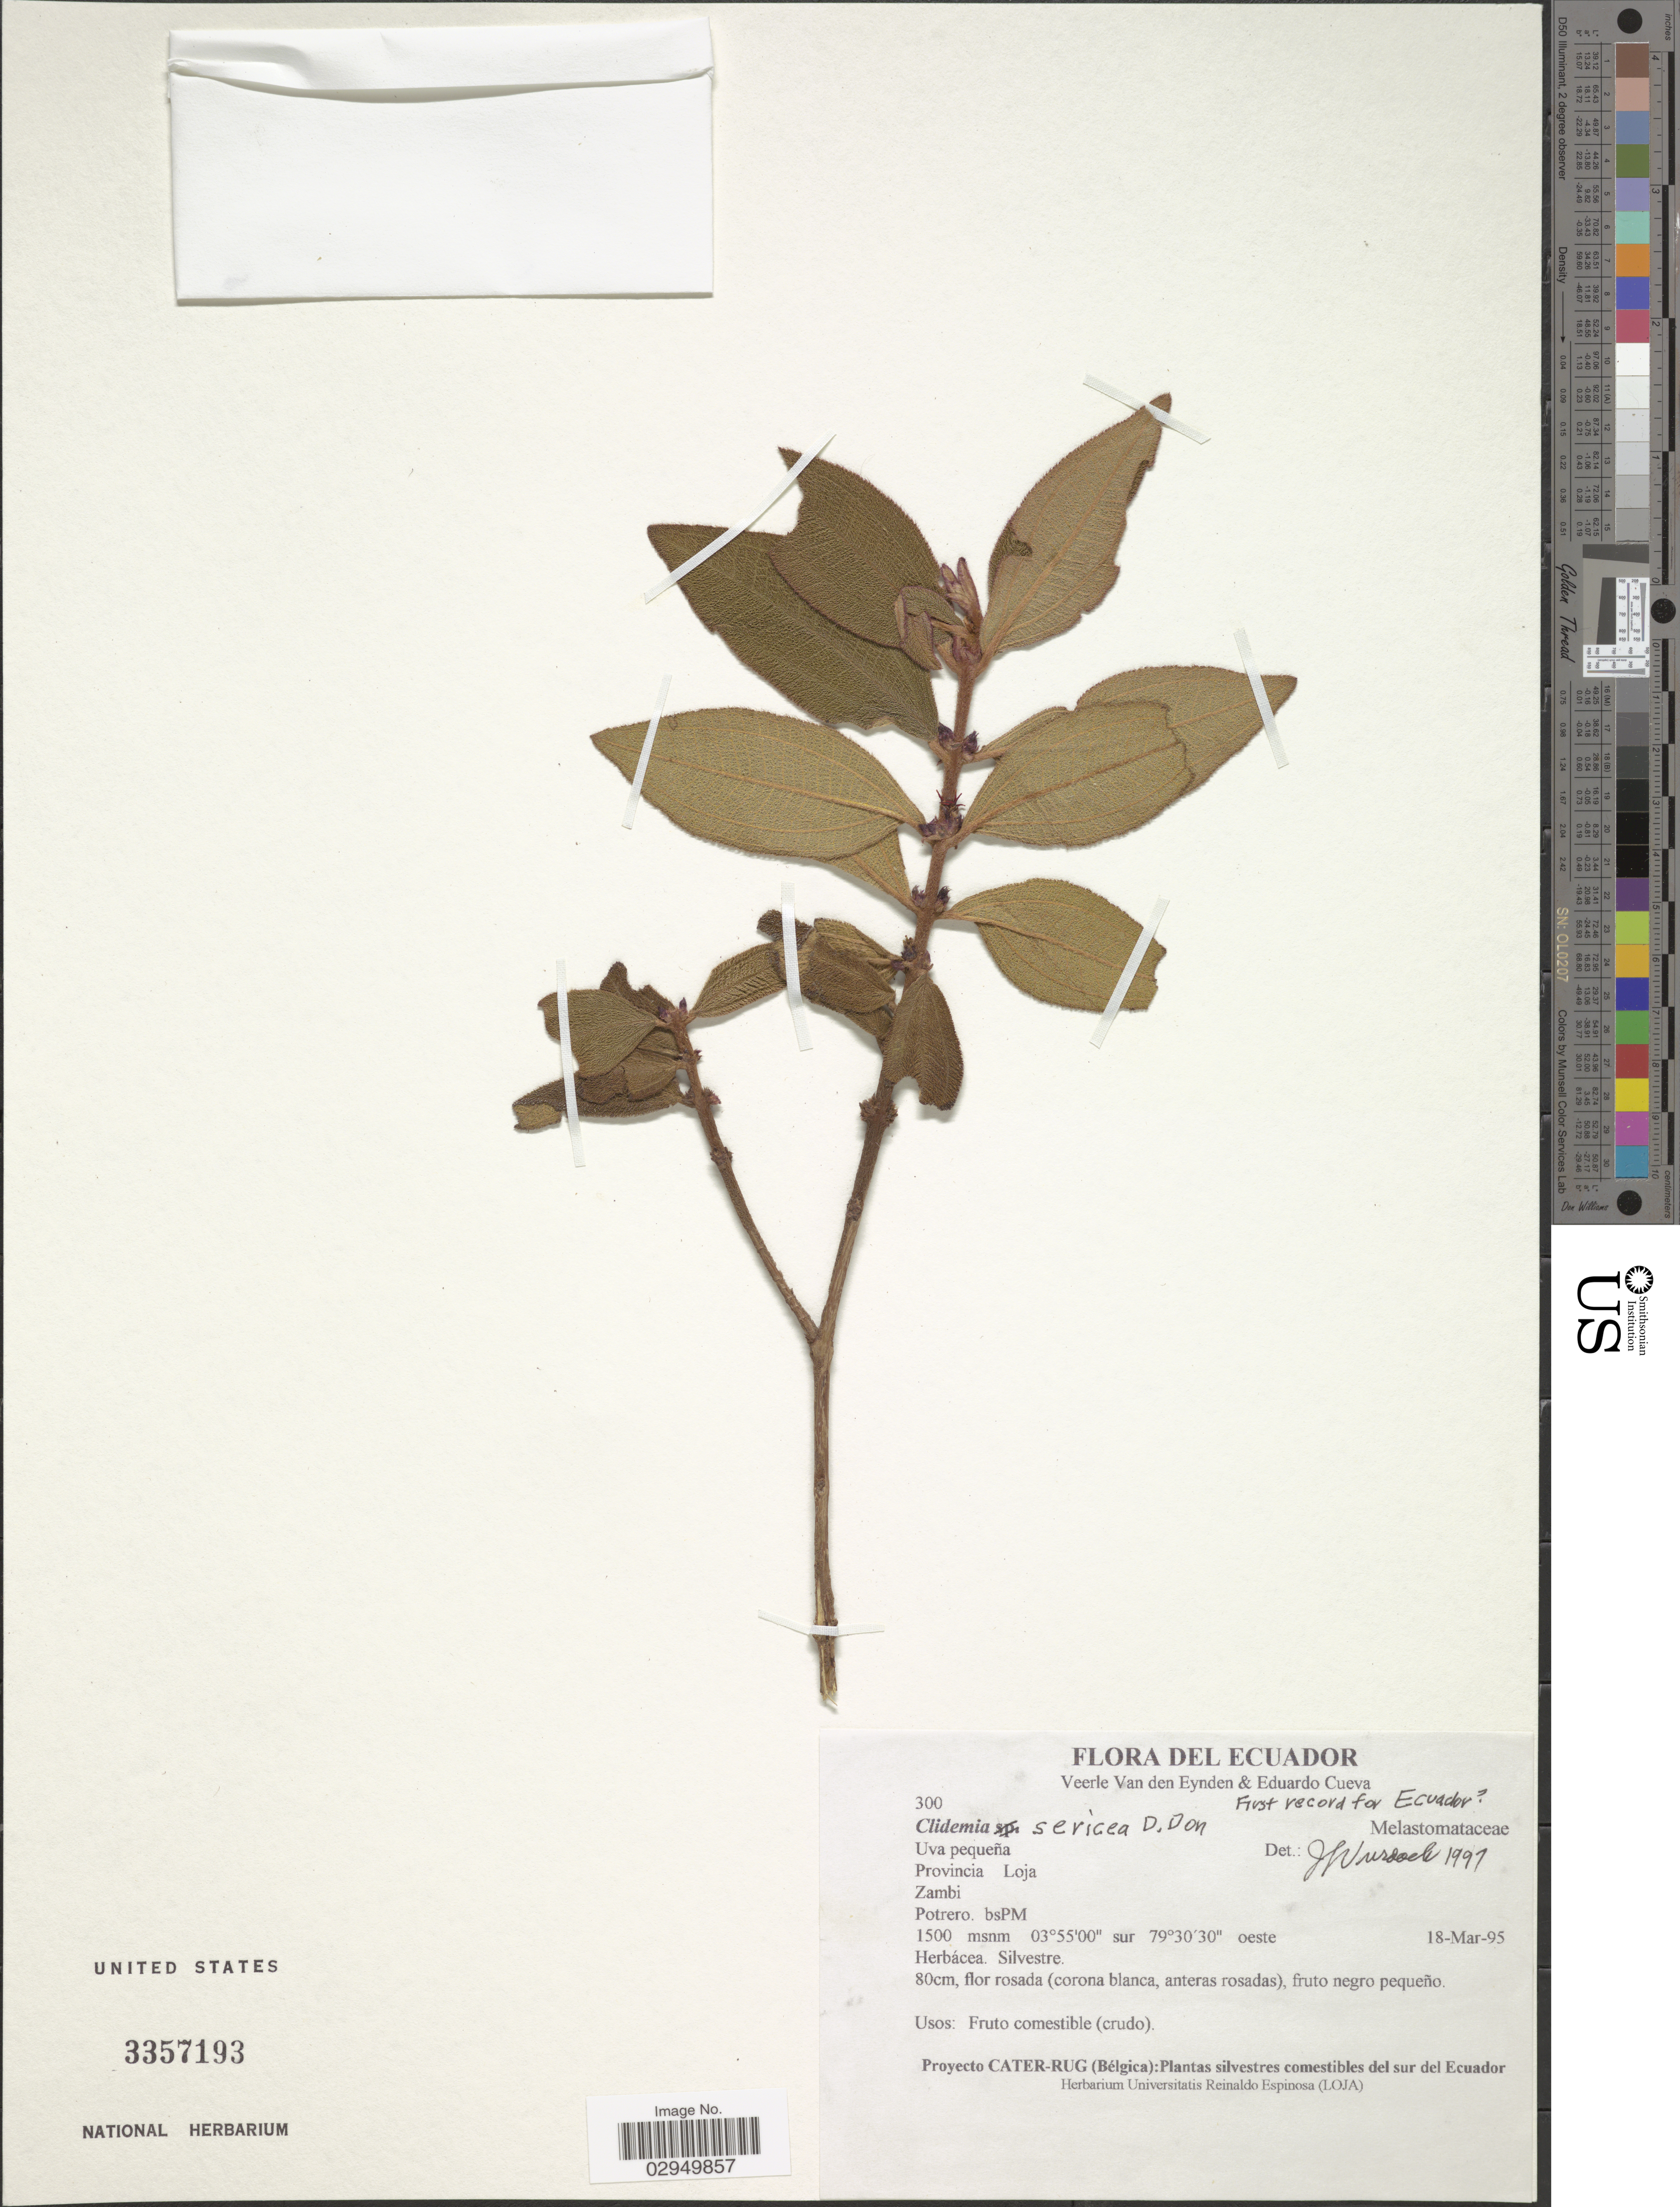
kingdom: Plantae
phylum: Tracheophyta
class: Magnoliopsida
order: Myrtales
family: Melastomataceae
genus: Clidemia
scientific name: Clidemia sericea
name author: D. Don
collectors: V. Van den Eynden & E. Cueva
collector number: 300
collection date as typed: Transcribed d/m/y: 18/3/95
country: Ecuador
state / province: Loja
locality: Uva pequeña. Zambi bsPM.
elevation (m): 1500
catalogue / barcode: US 3357193